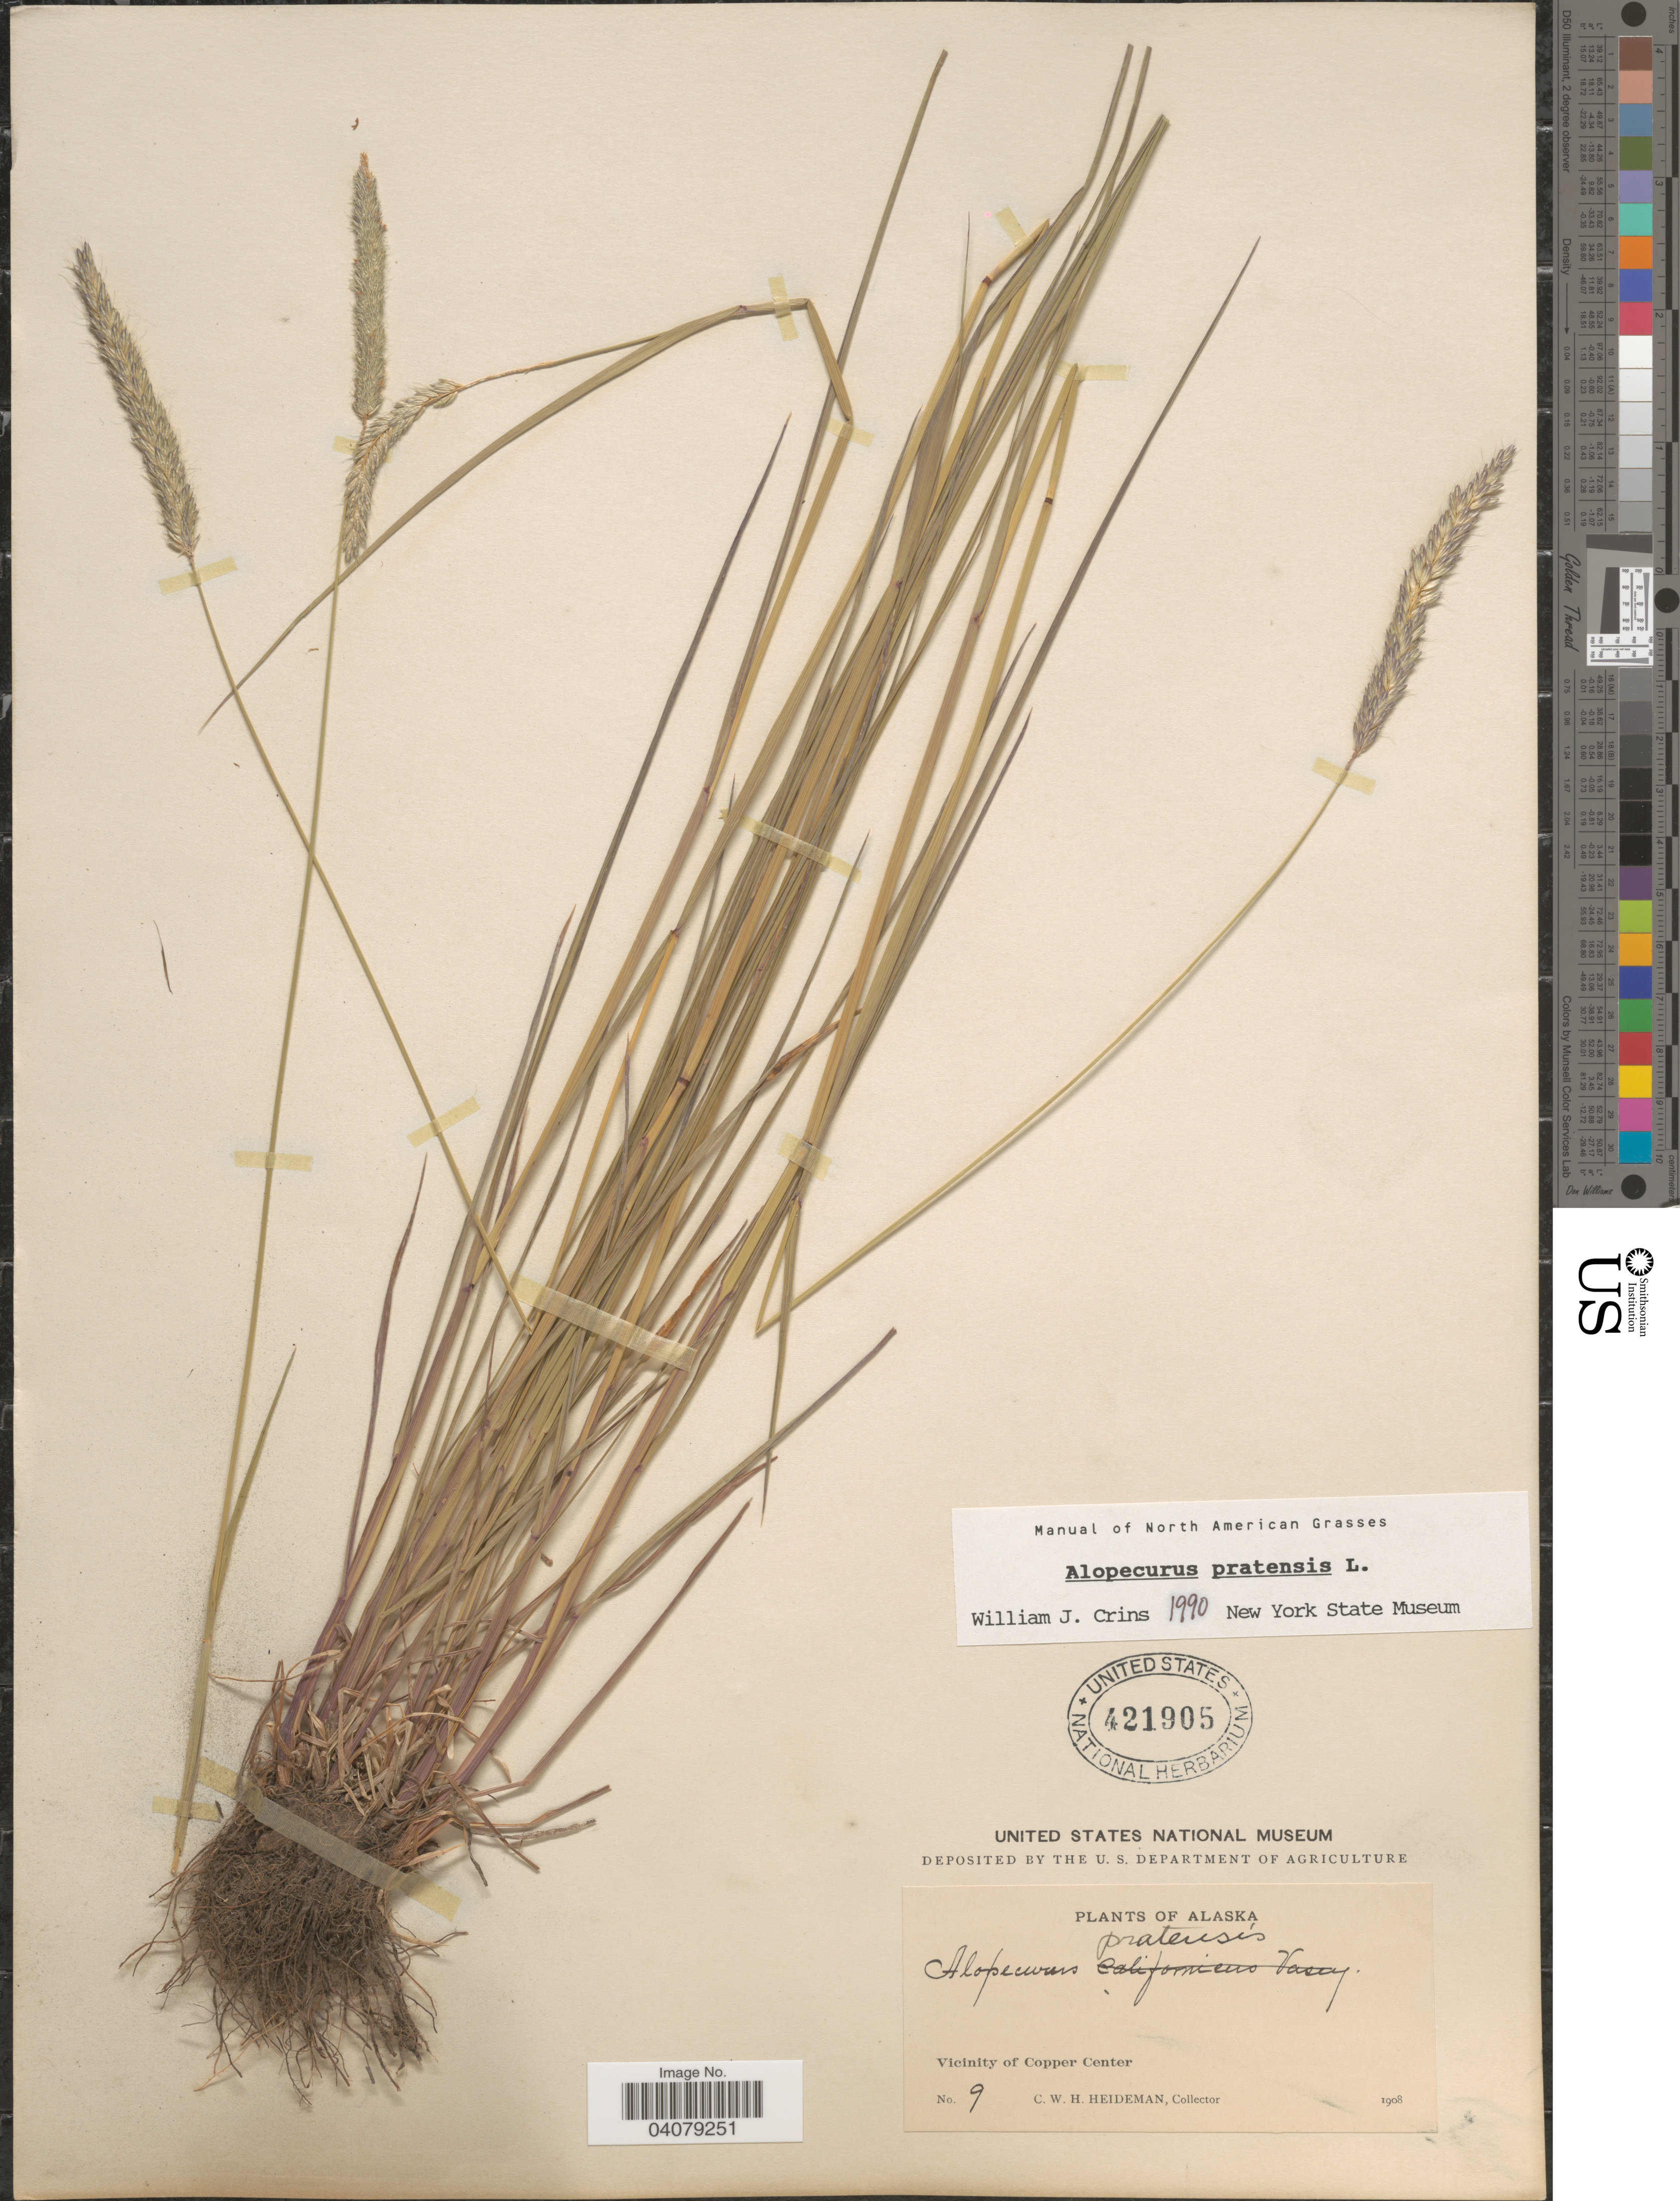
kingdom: Plantae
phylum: Tracheophyta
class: Liliopsida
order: Poales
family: Poaceae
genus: Alopecurus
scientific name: Alopecurus pratensis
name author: L.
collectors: C. Heideman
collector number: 9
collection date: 1908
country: United States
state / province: Alaska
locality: Vicinity of Copper Center.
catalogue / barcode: US 421905